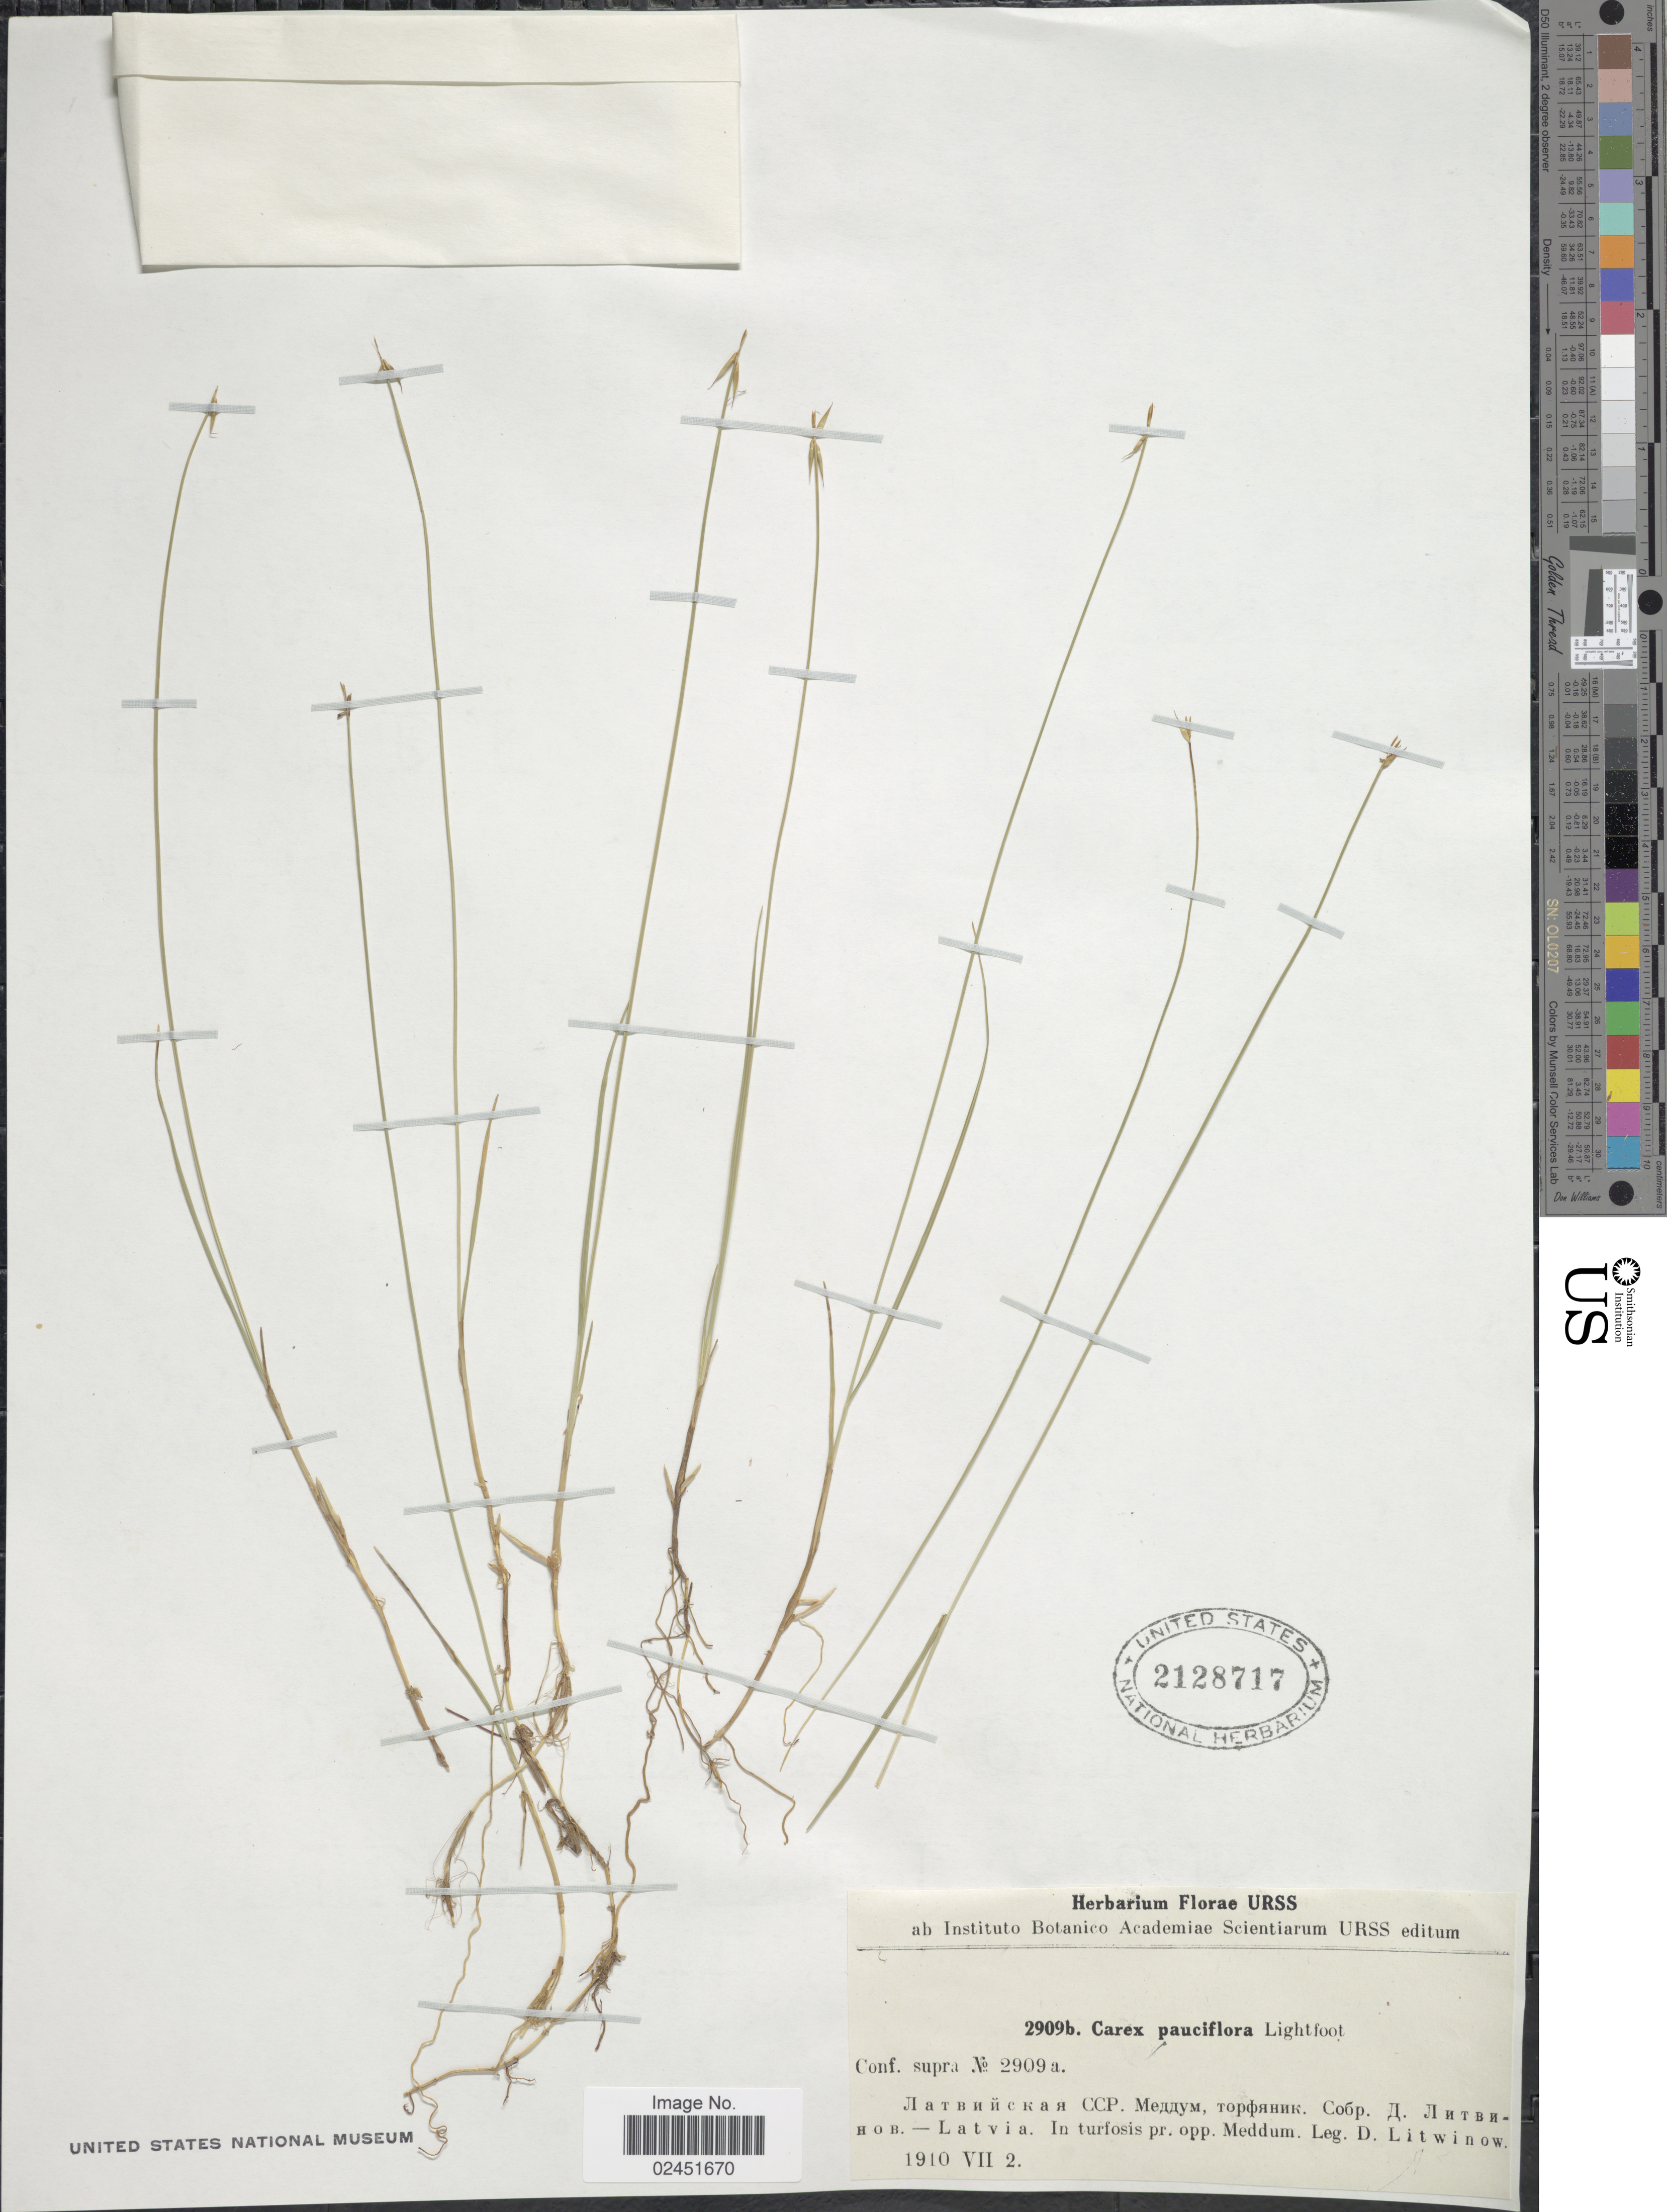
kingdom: Plantae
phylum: Tracheophyta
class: Liliopsida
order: Poales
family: Cyperaceae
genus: Carex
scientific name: Carex pauciflora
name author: Lightf.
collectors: D. Litwinow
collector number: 2909B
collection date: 1910-07-02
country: Latvia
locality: In turfosis pr. opp. Meddum.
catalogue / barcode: US 2128717